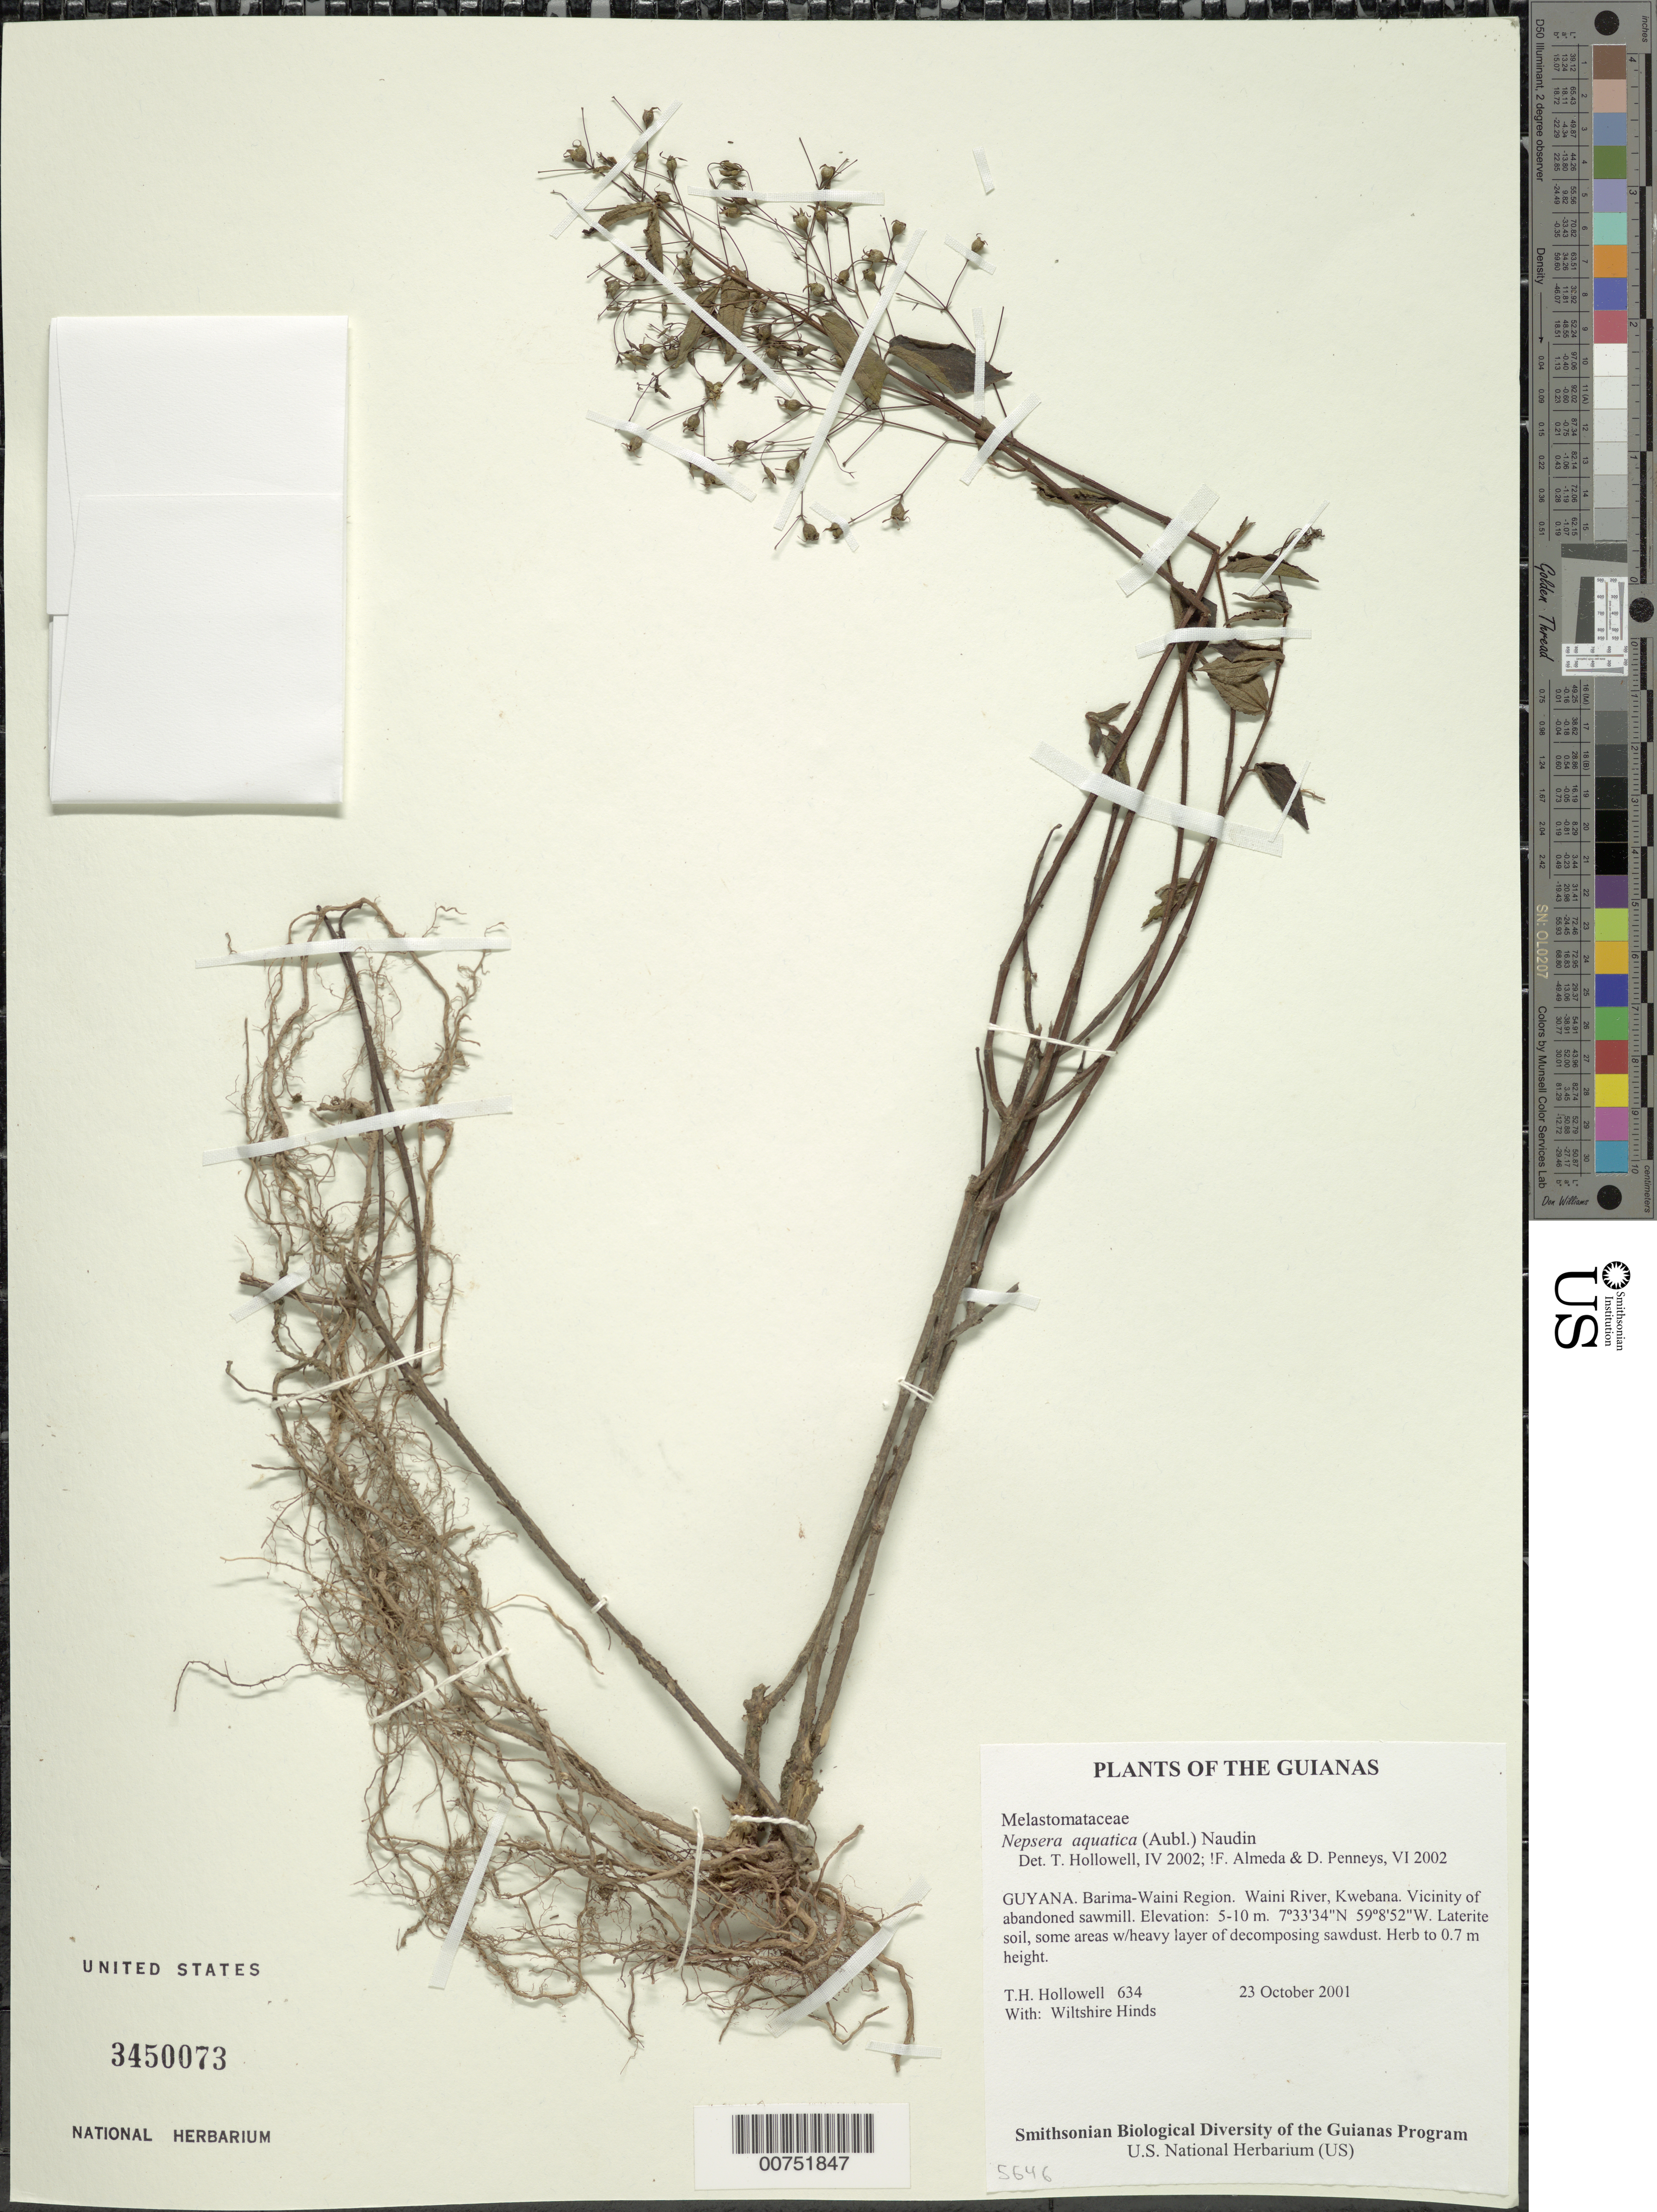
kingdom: Plantae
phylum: Tracheophyta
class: Magnoliopsida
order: Myrtales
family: Melastomataceae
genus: Nepsera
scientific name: Nepsera aquatica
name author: (Aubl.) Naudin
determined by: Almeda, F.; Penneys, D. S.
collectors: T. Hollowell & W. Hinds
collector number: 634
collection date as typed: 23 October 2001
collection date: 2001-10-23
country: Guyana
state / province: Barima-Waini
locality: Waini River, Kwebana. Vicinity of abandoned sawmill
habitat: Laterite soil, some areas w/heavy layer of decomposing sawdust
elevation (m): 5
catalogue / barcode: US 3450073